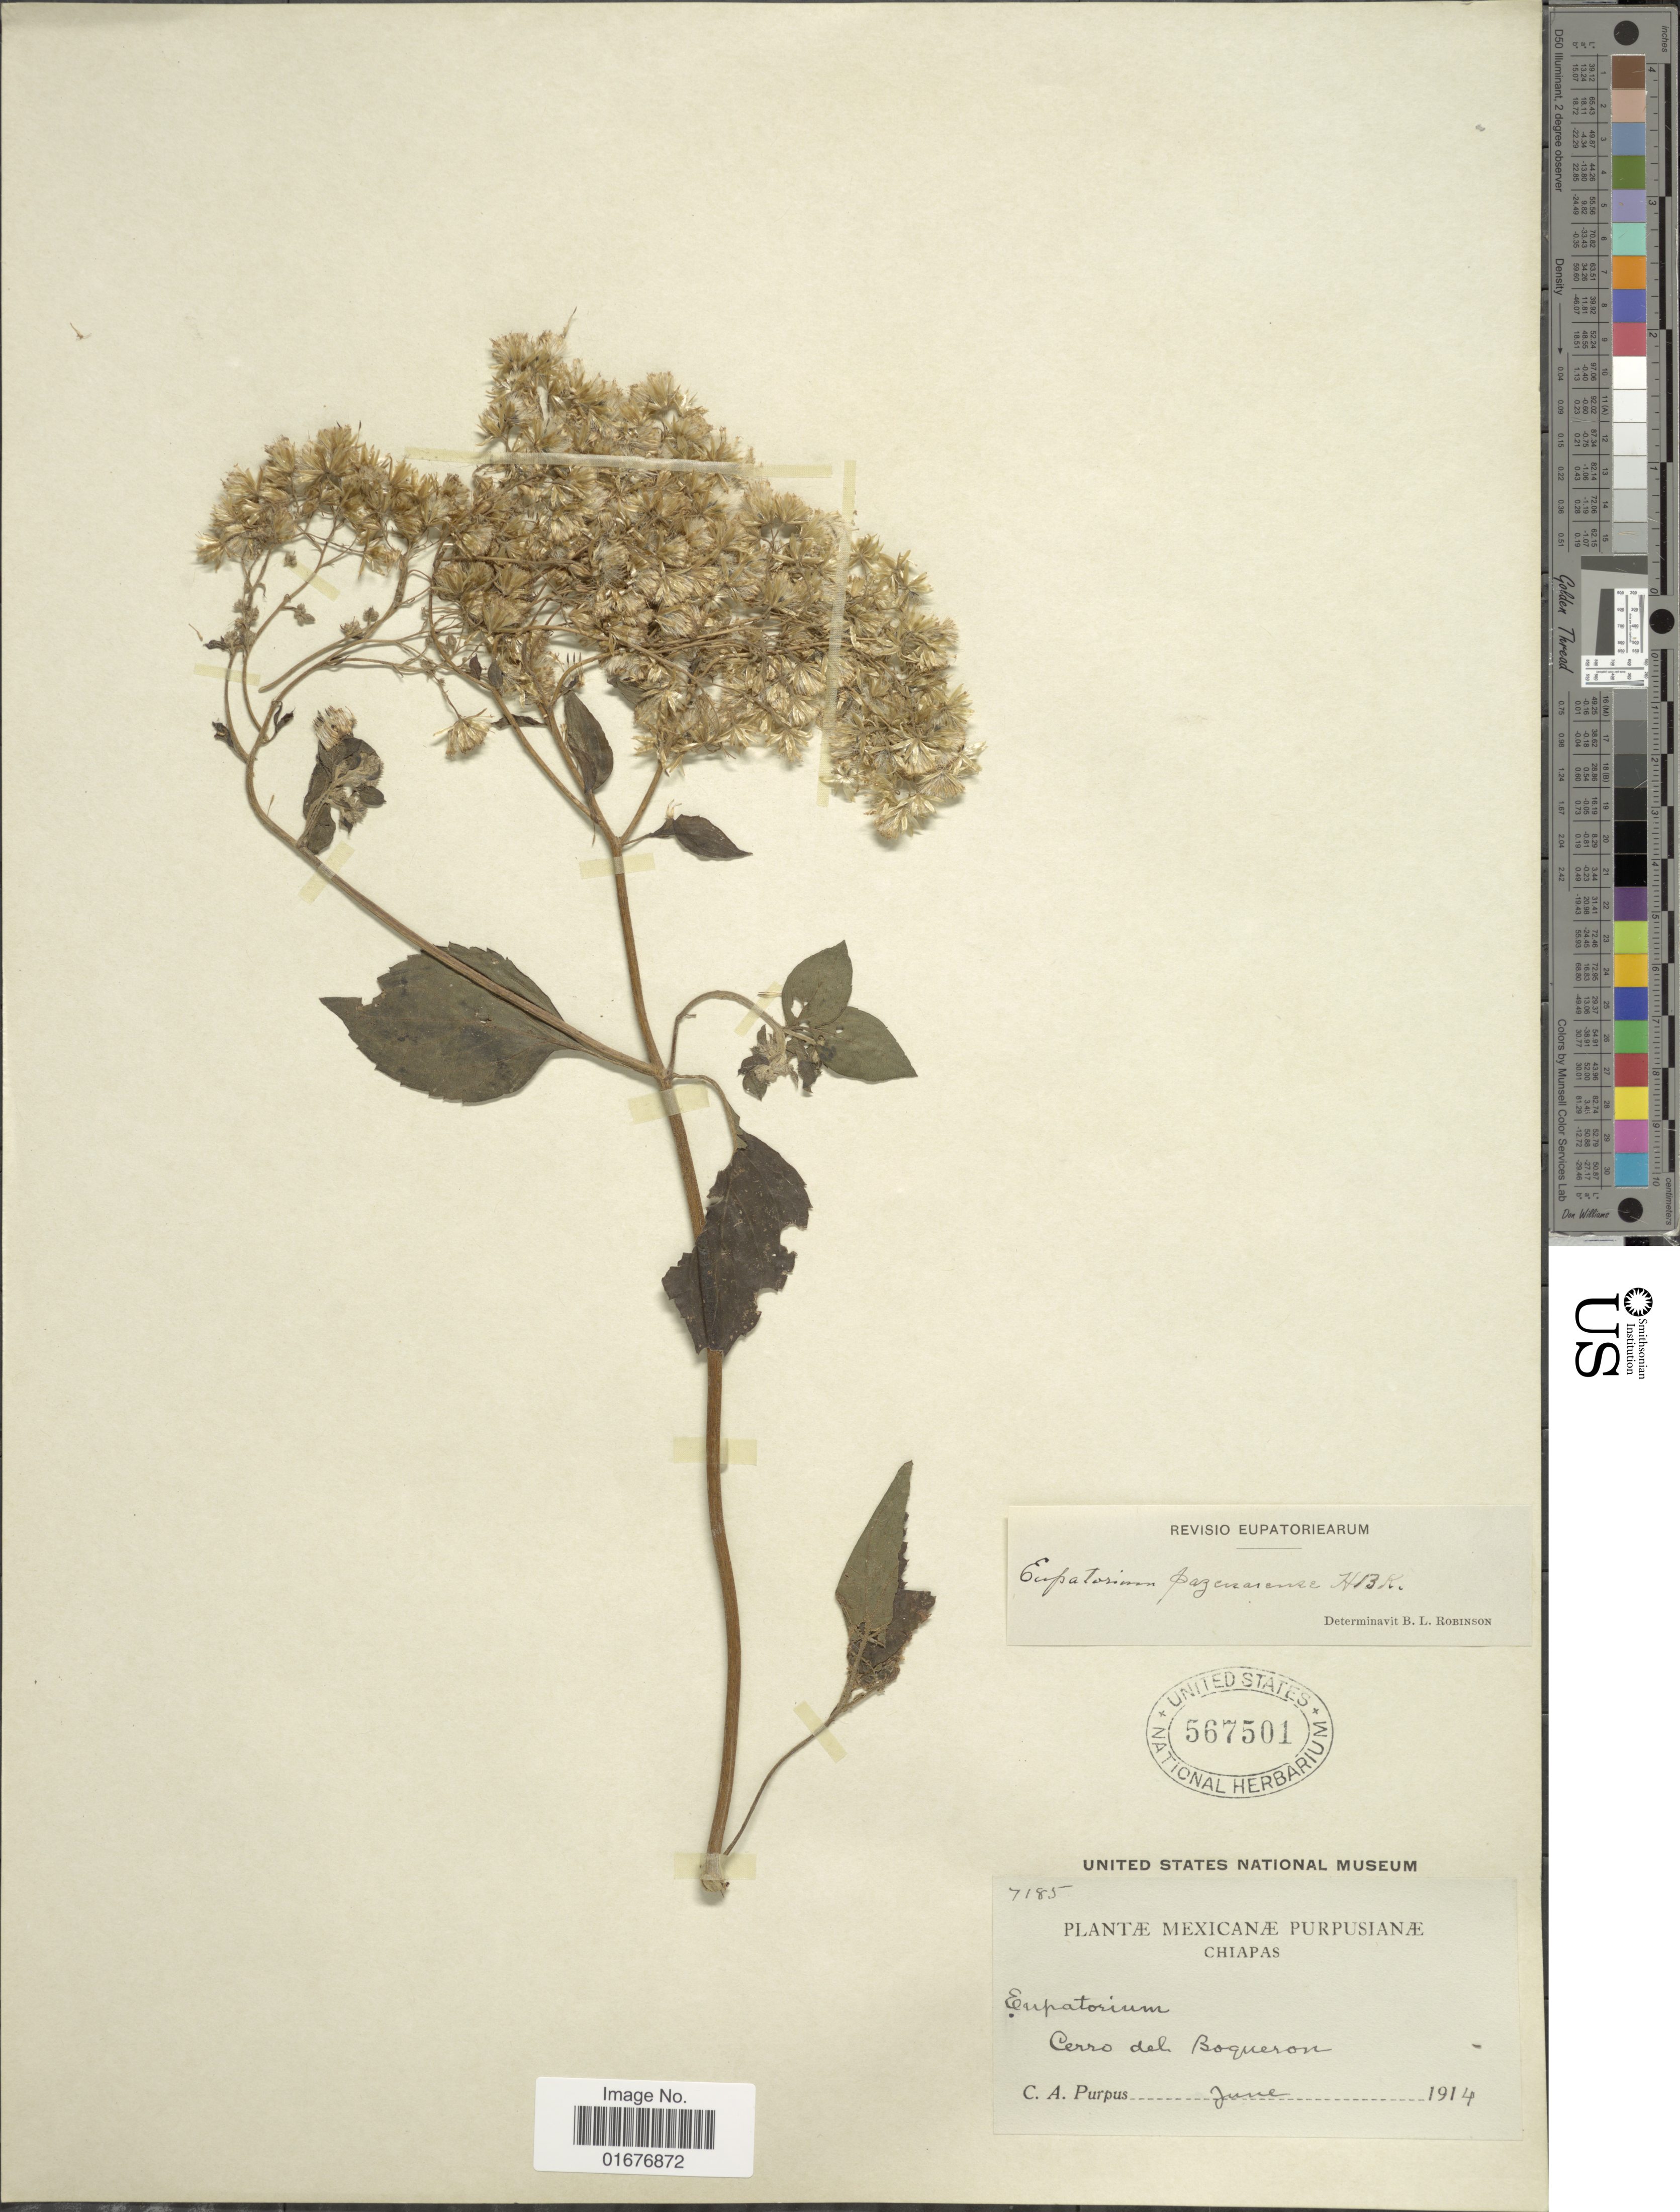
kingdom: Plantae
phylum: Tracheophyta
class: Magnoliopsida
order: Asterales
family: Asteraceae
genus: Ageratina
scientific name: Ageratina skutchii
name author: (B.L. Rob.) R.M. King & H. Rob.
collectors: C. A. Purpus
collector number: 7185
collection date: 1914-06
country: Mexico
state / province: Chiapas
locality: Cerro del Boqueron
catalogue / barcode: US 567501